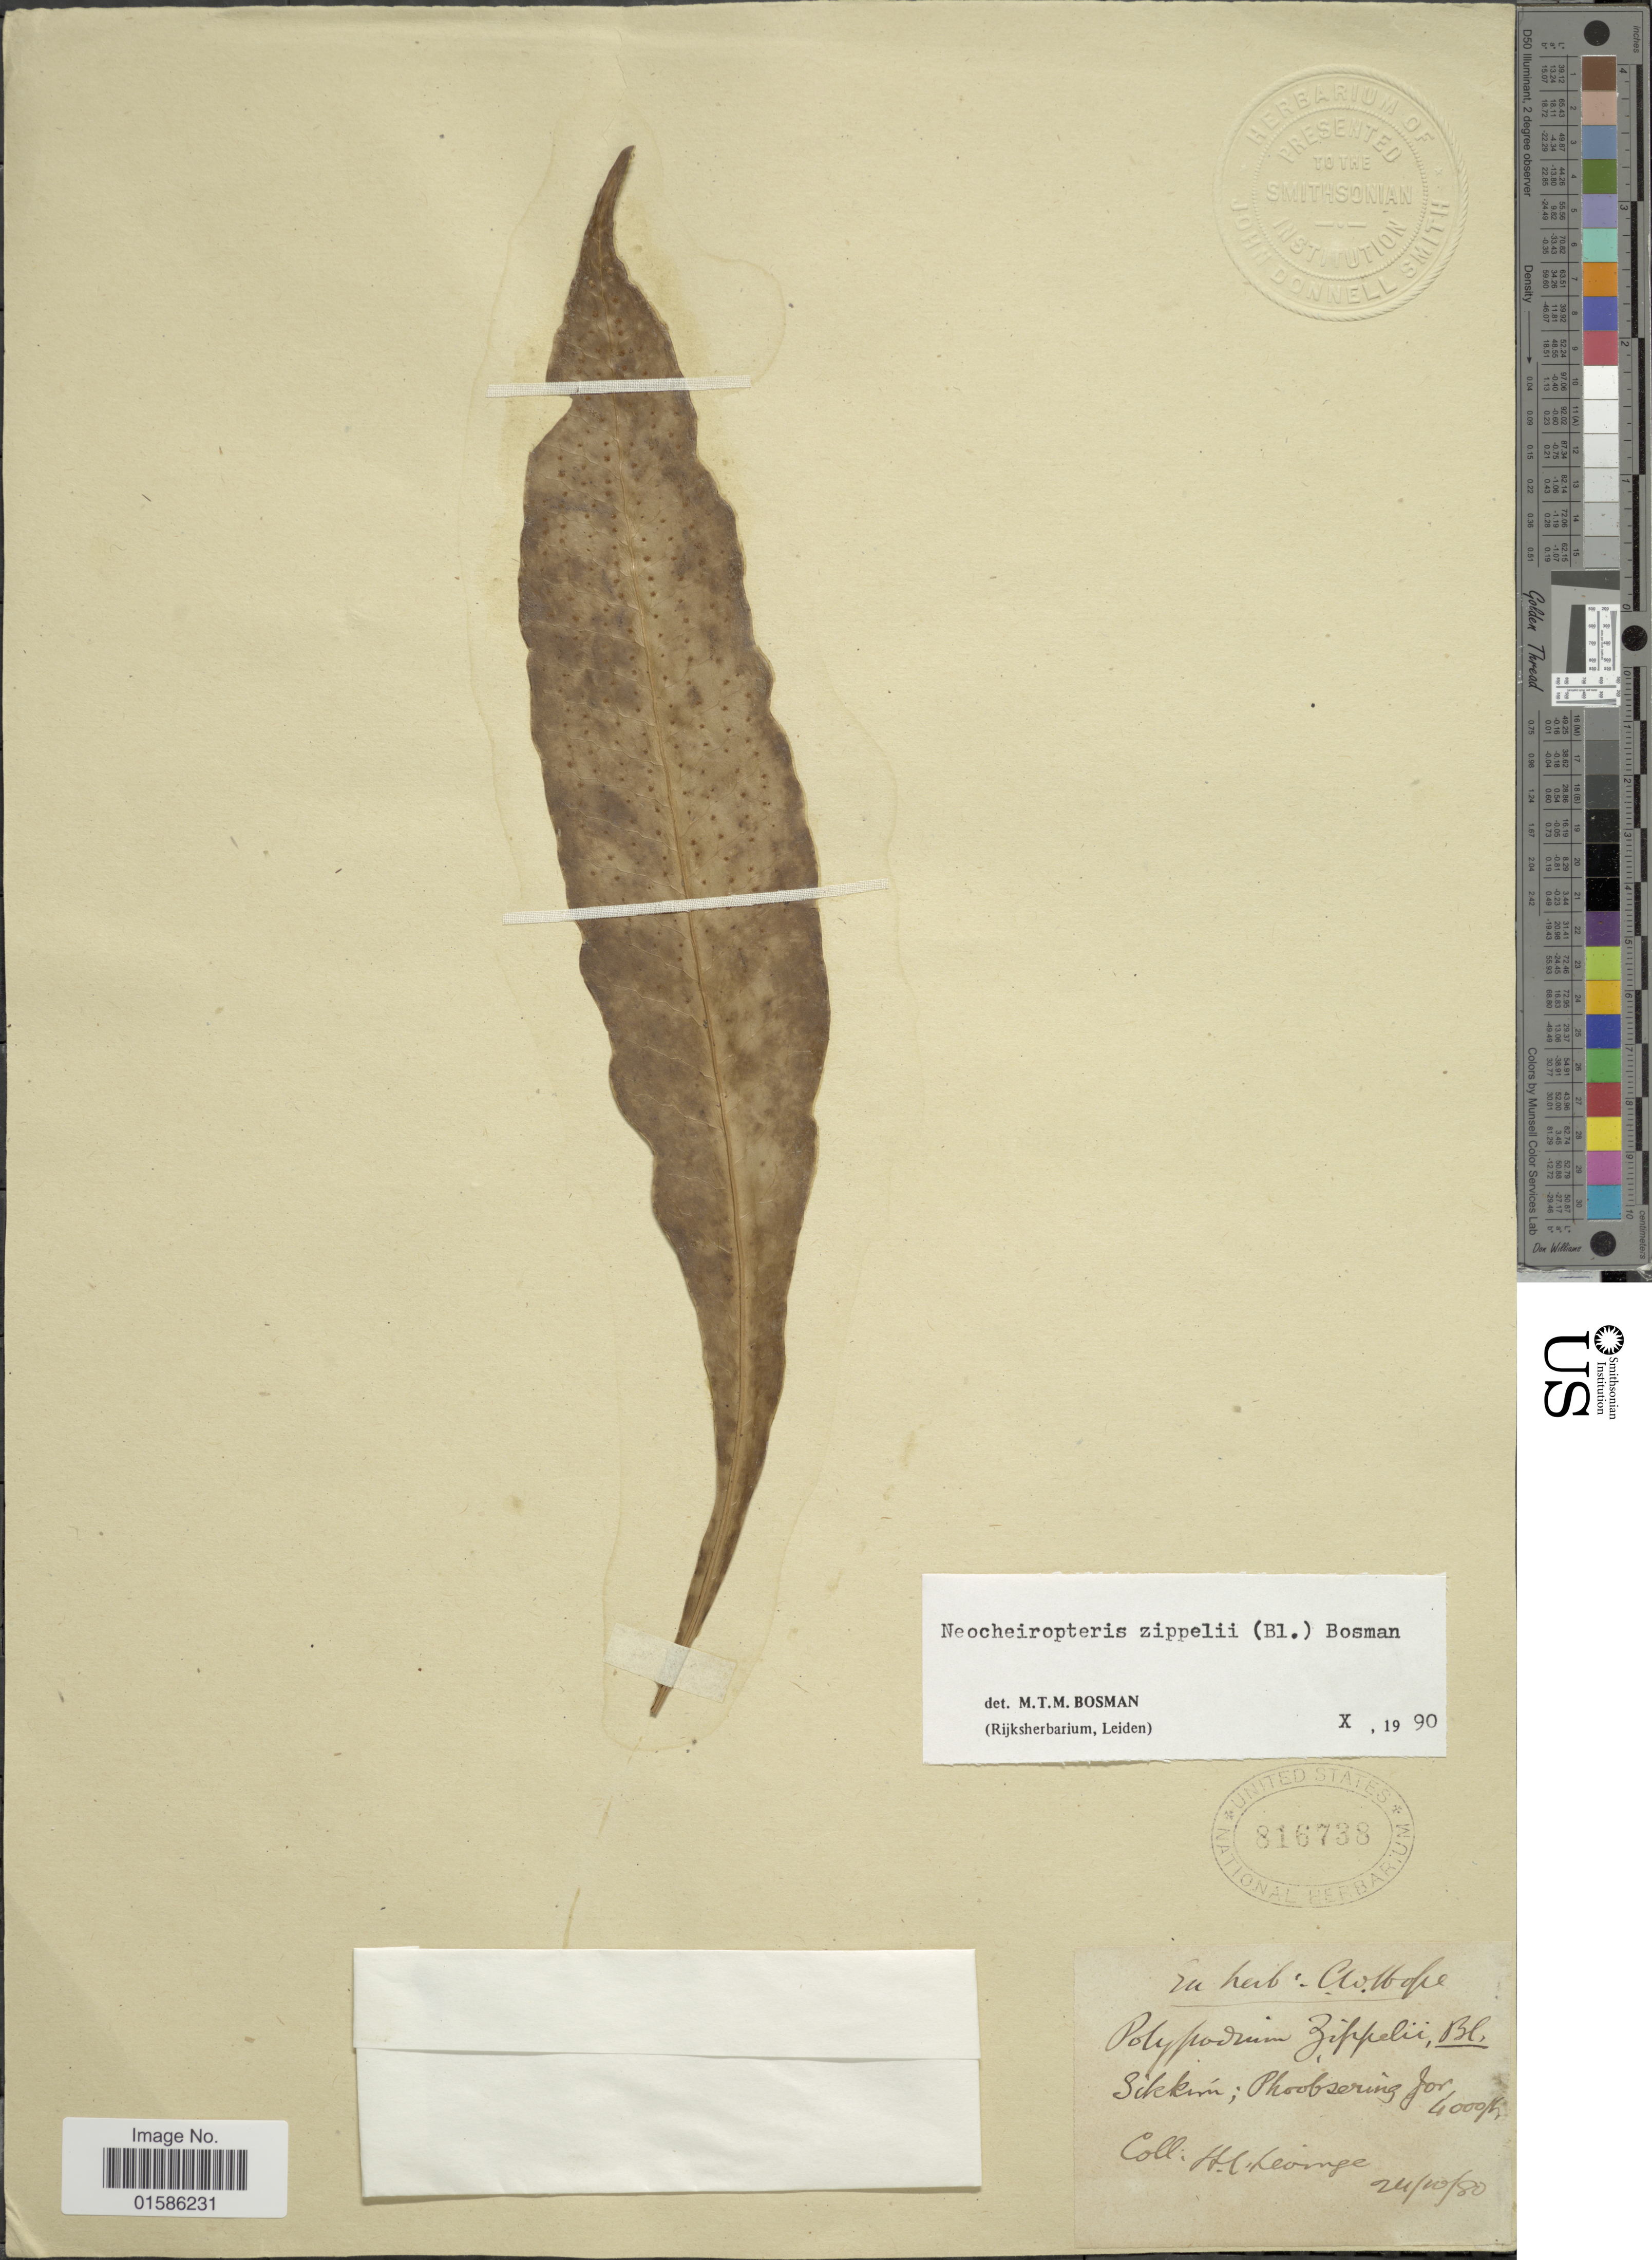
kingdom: Plantae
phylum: Tracheophyta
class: Polypodiopsida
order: Polypodiales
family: Polypodiaceae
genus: Microsorum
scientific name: Microsorum zippelii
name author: (Blume) Ching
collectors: H. Levinge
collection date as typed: Transcribed d/m/y: 24/10/80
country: India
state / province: Sikkim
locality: Phoobsering Jor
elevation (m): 1219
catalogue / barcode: US 816738